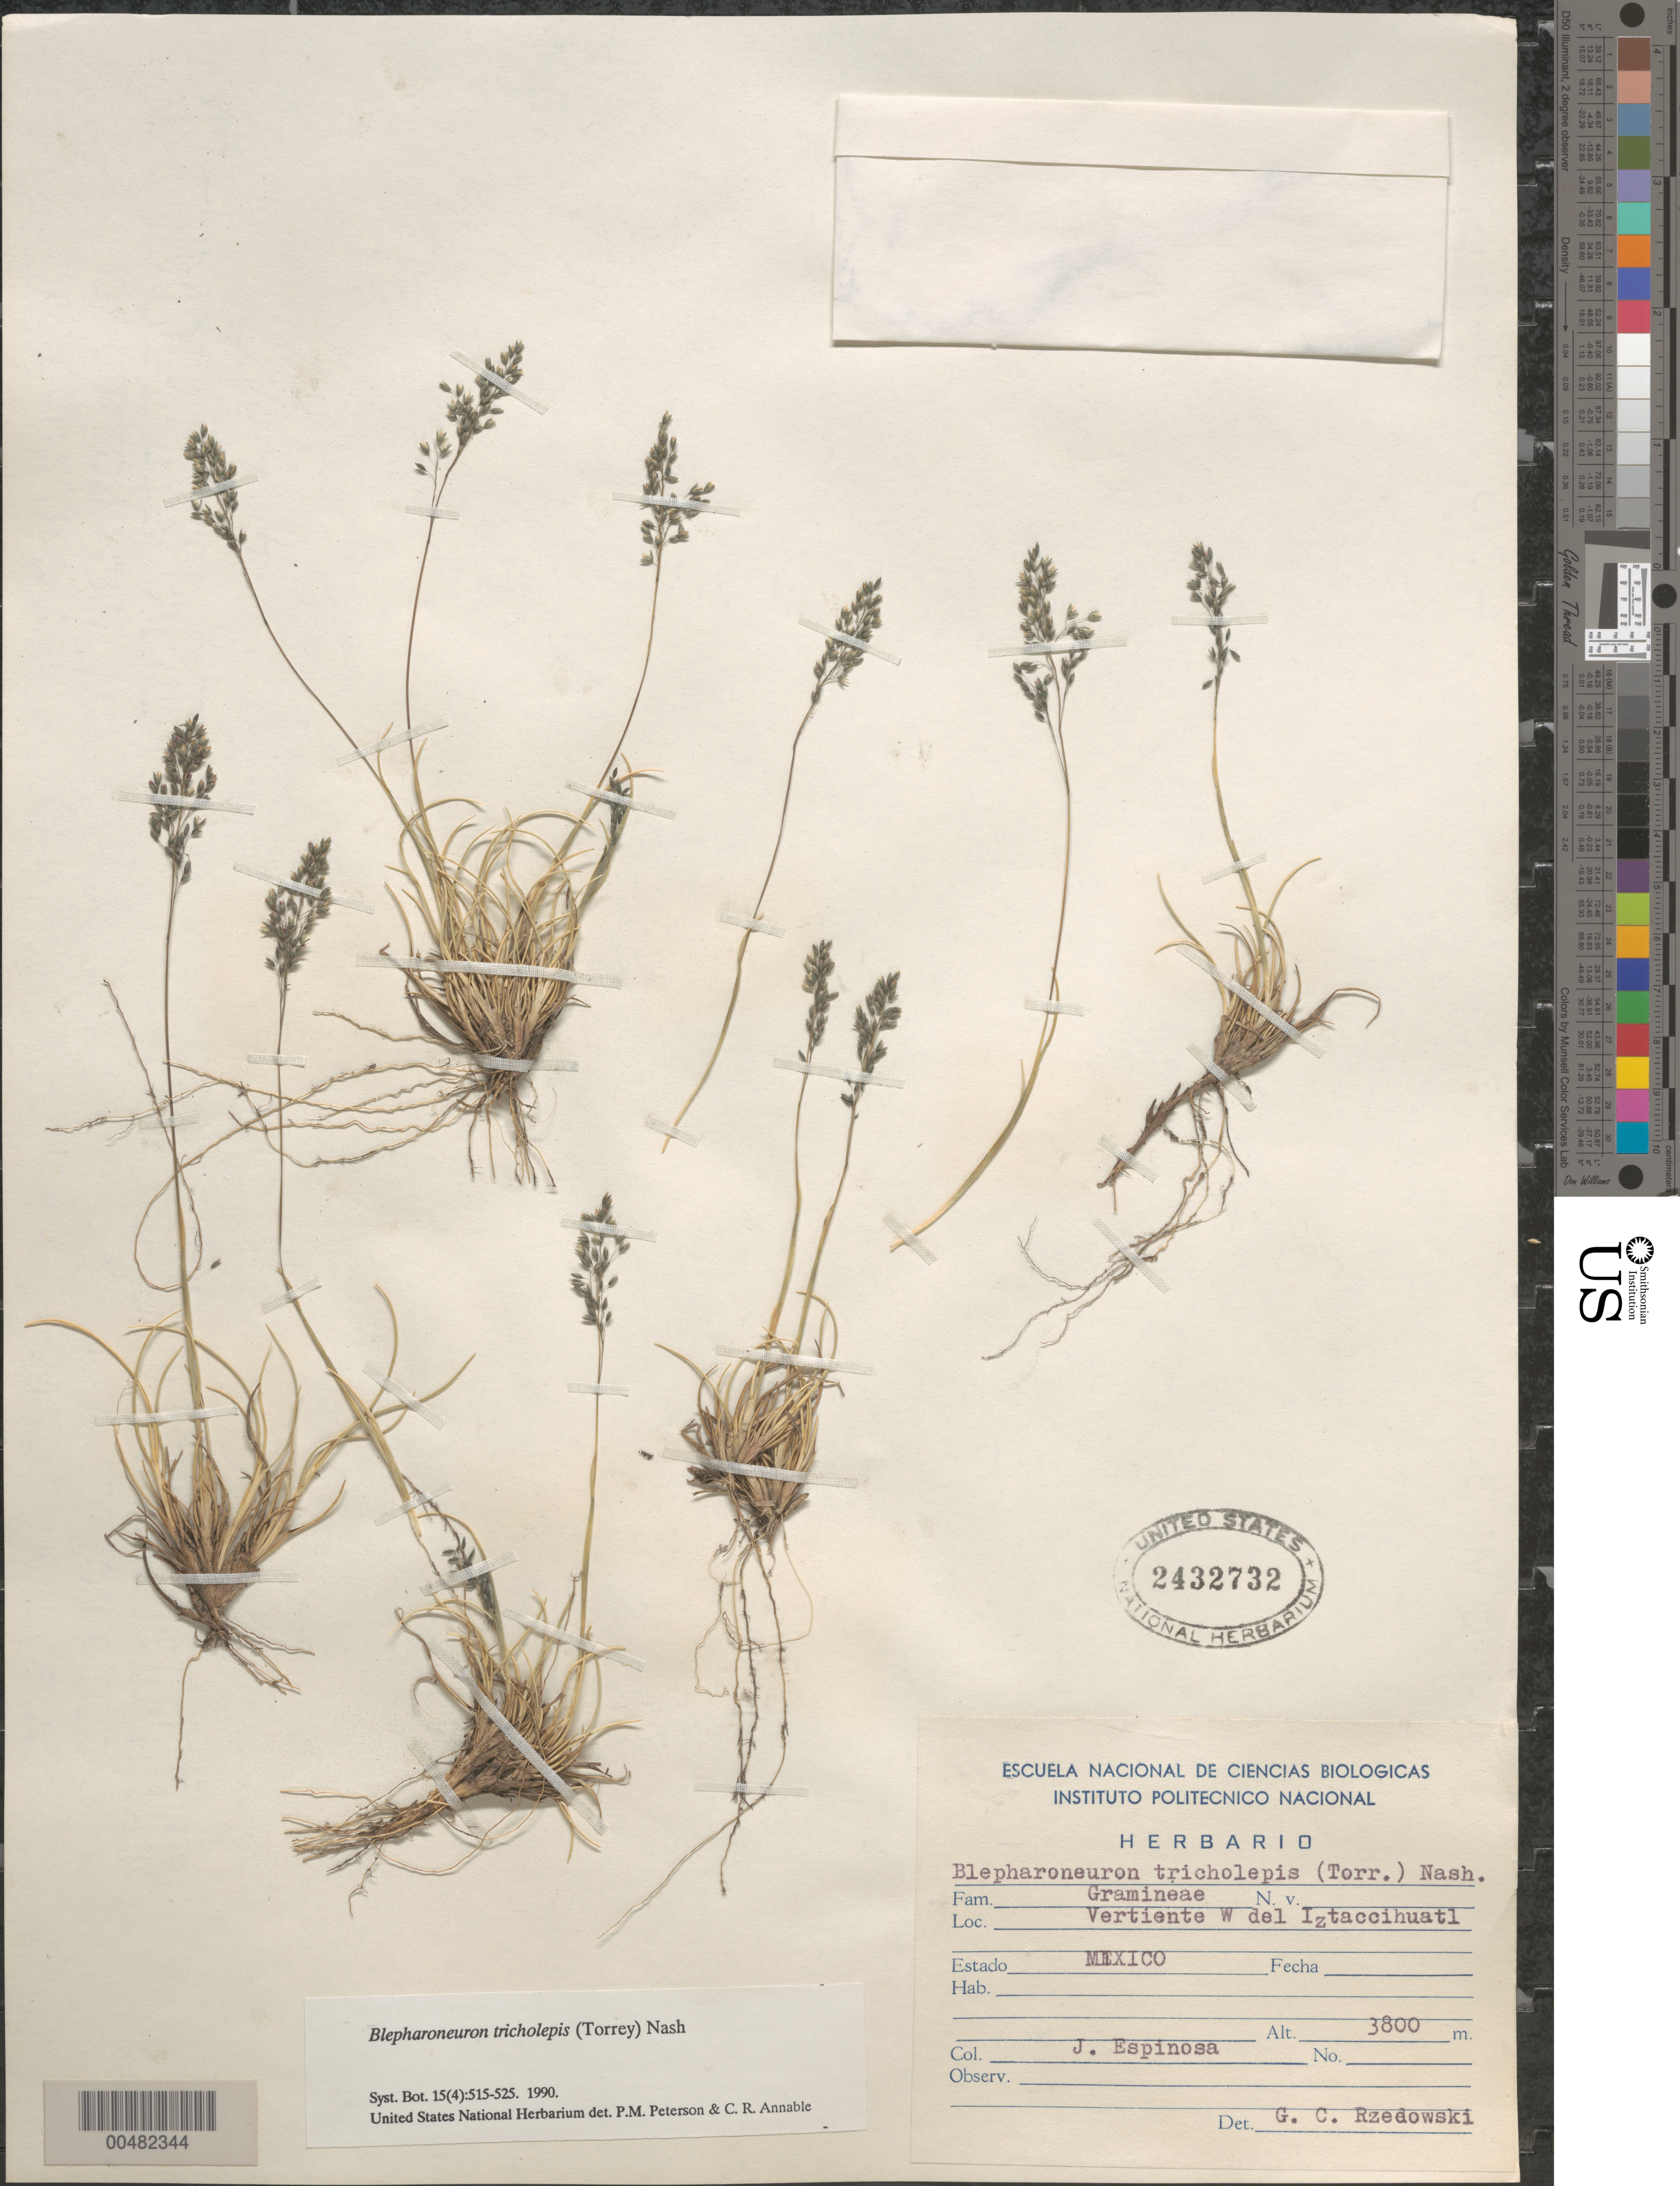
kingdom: Plantae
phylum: Tracheophyta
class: Liliopsida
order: Poales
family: Poaceae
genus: Blepharoneuron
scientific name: Blepharoneuron tricholepis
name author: (Torr.) Nash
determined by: Peterson, P. M.; Annable, C. R.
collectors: J. Espinosa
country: Mexico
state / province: México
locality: Vertiente W del Iztaccihuatl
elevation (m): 3800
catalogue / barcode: US 2432732